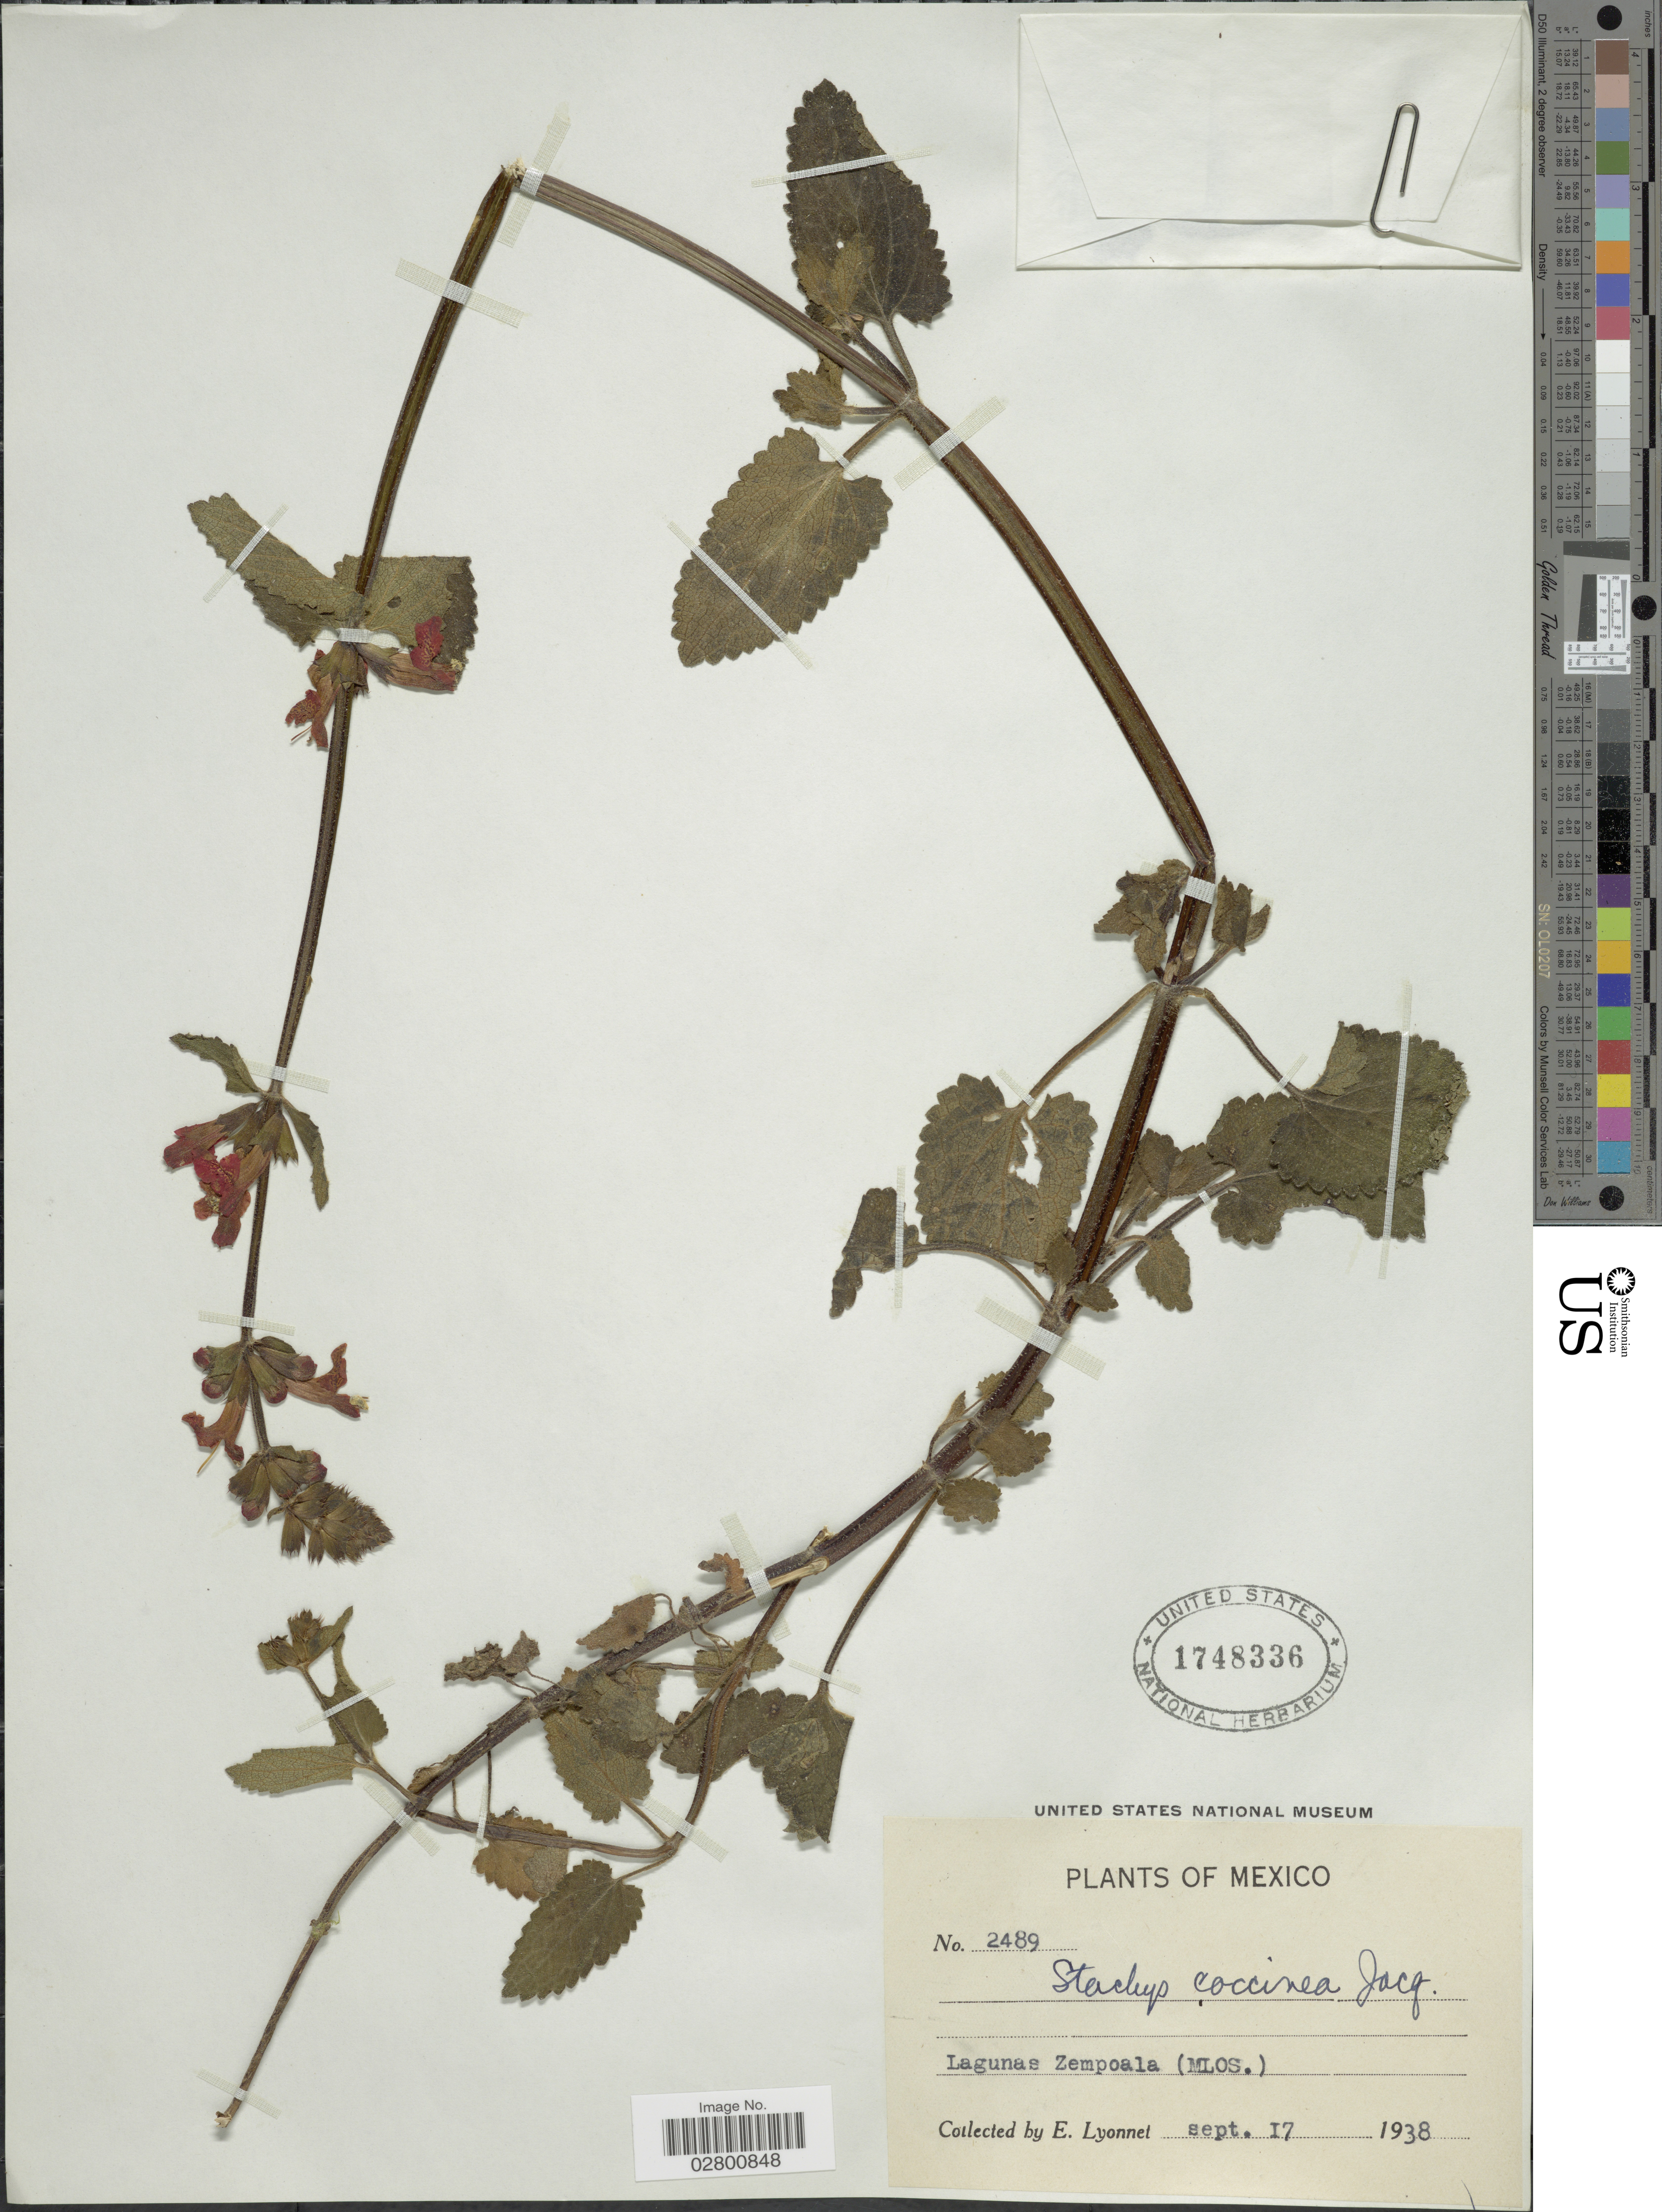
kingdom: Plantae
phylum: Tracheophyta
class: Magnoliopsida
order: Lamiales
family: Lamiaceae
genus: Salvia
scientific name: Salvia coccinea 'Naples Lavender'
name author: L. f. ex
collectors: E. Lyonnet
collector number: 2489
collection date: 1938-09-17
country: Mexico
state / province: Morelos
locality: Lagunas Zempoala.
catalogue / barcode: US 1748336